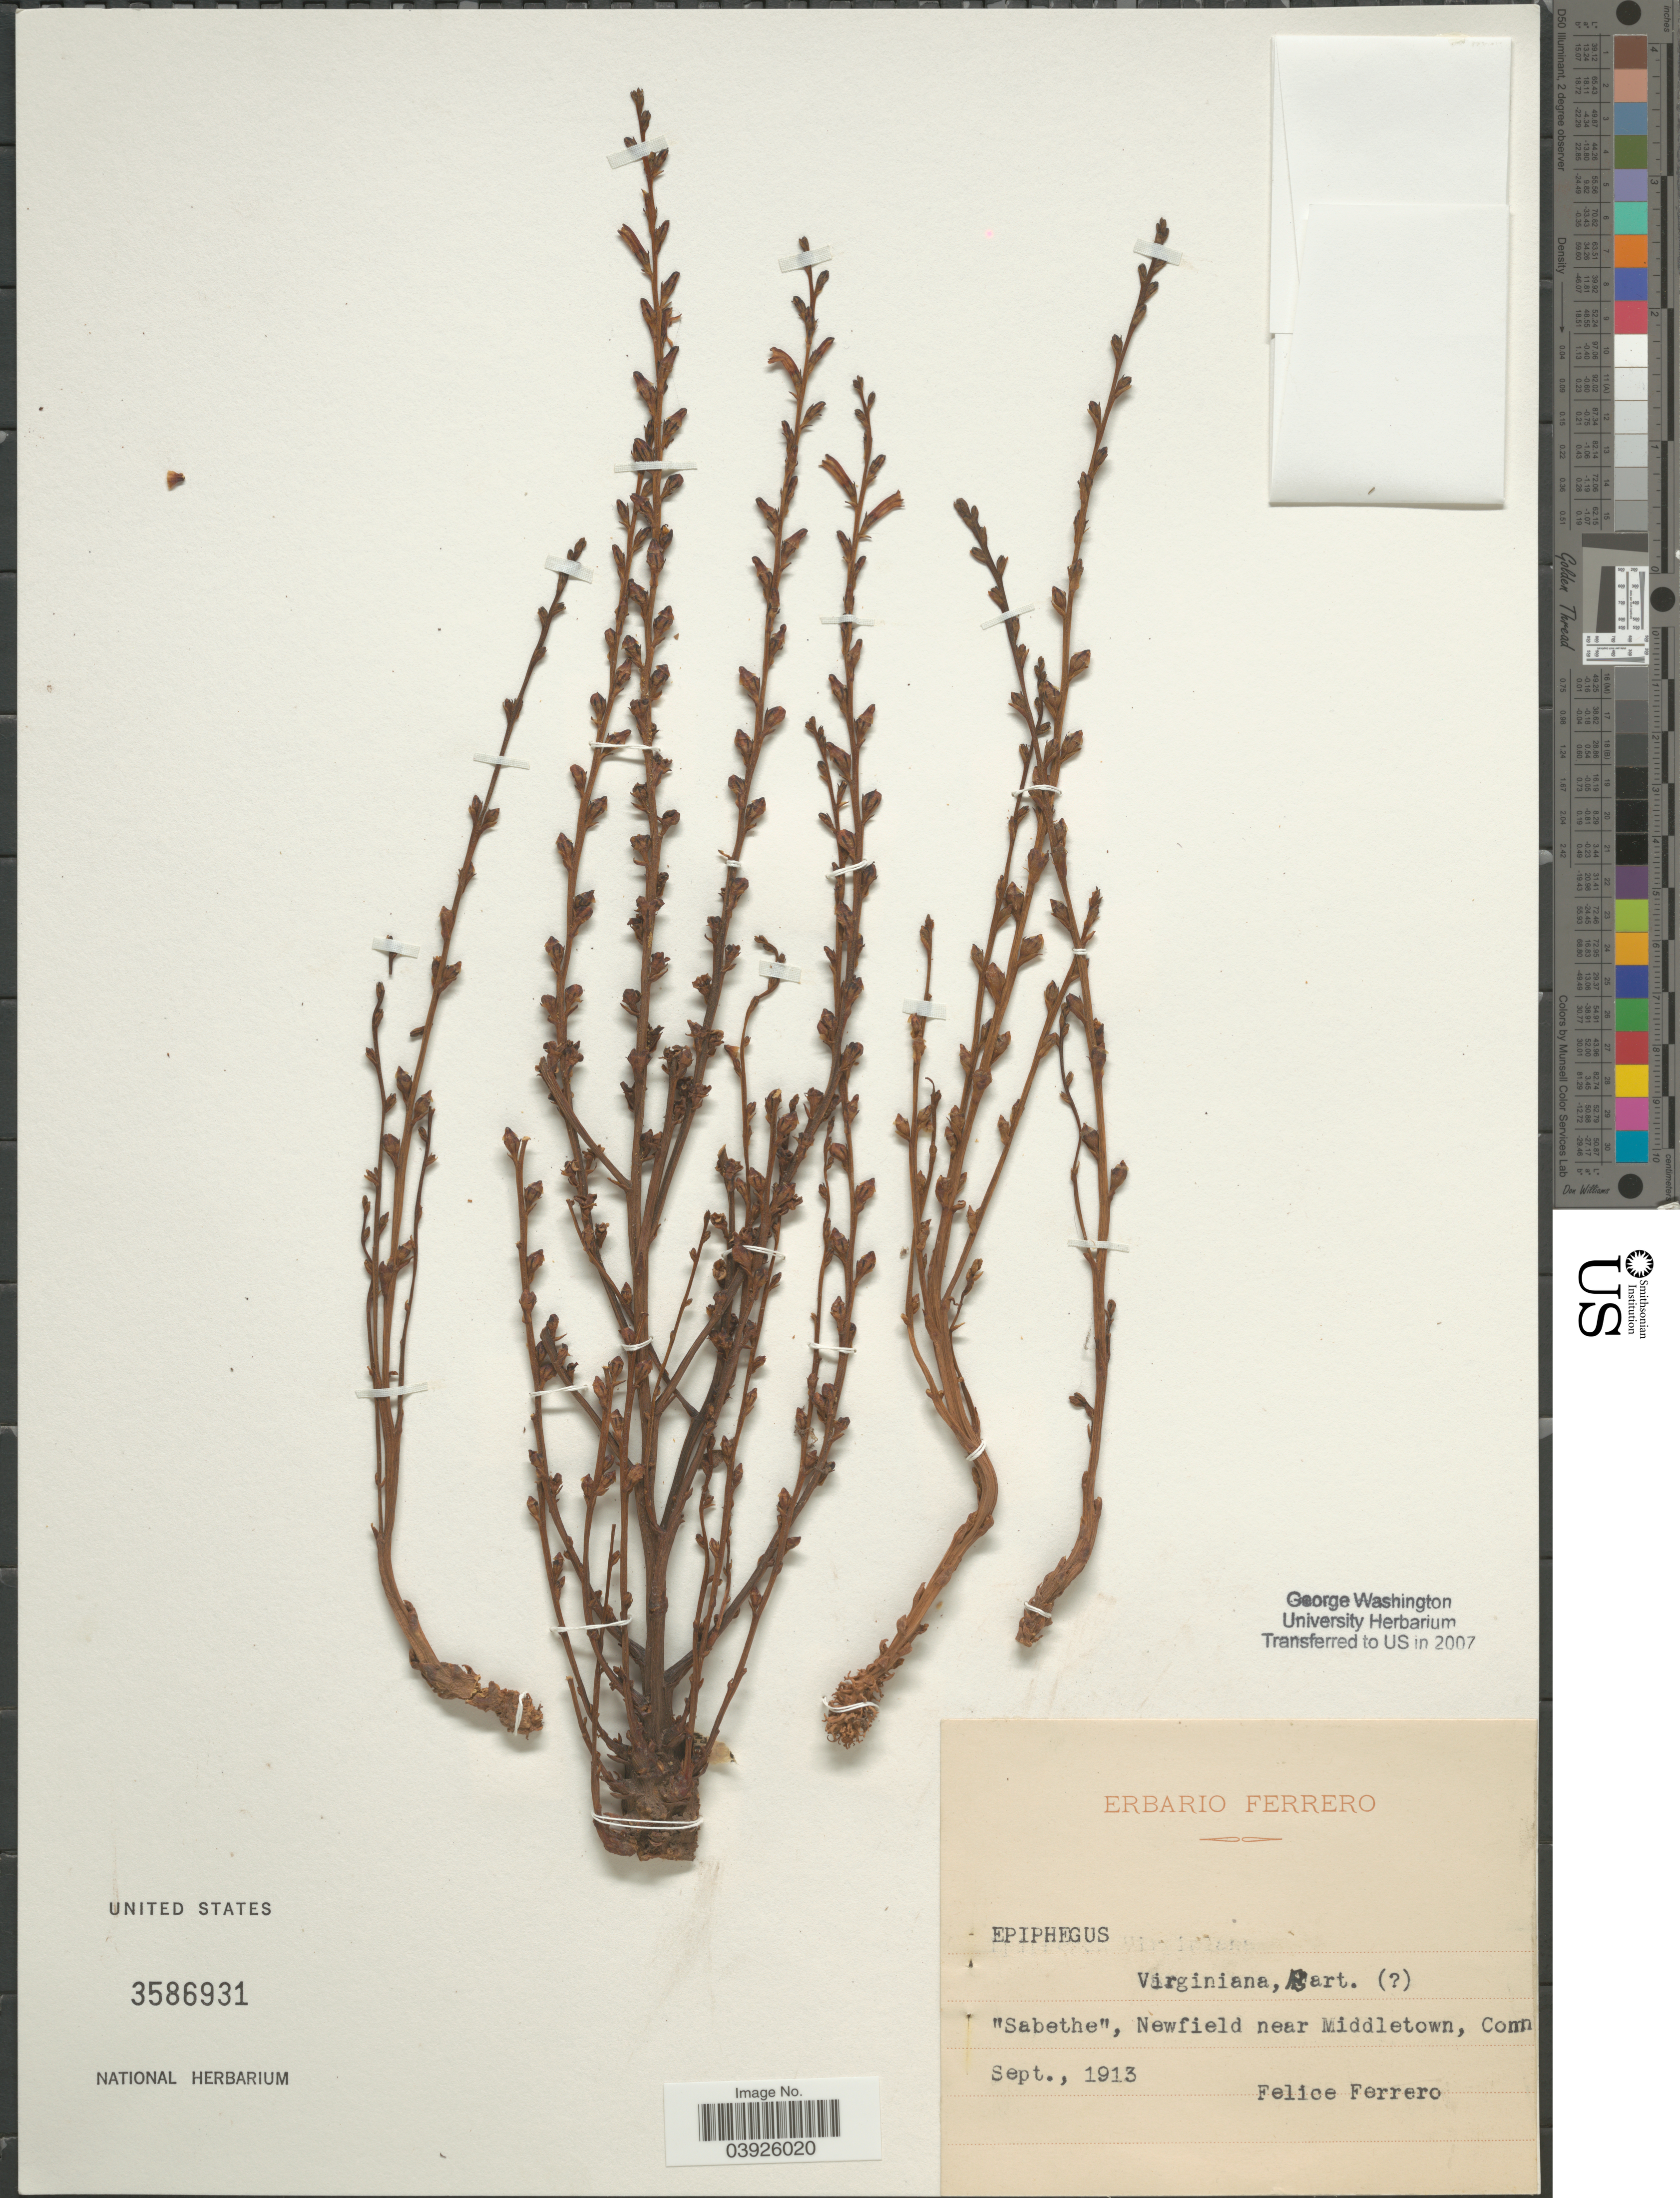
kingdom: Plantae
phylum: Tracheophyta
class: Magnoliopsida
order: Lamiales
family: Orobanchaceae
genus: Epifagus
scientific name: Epifagus virginiana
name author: (L.) W.P.C. Barton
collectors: F. Ferrero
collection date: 1913-09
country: United States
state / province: Connecticut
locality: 'Sabethe', Newfield near Middletown.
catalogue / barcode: US 3586931